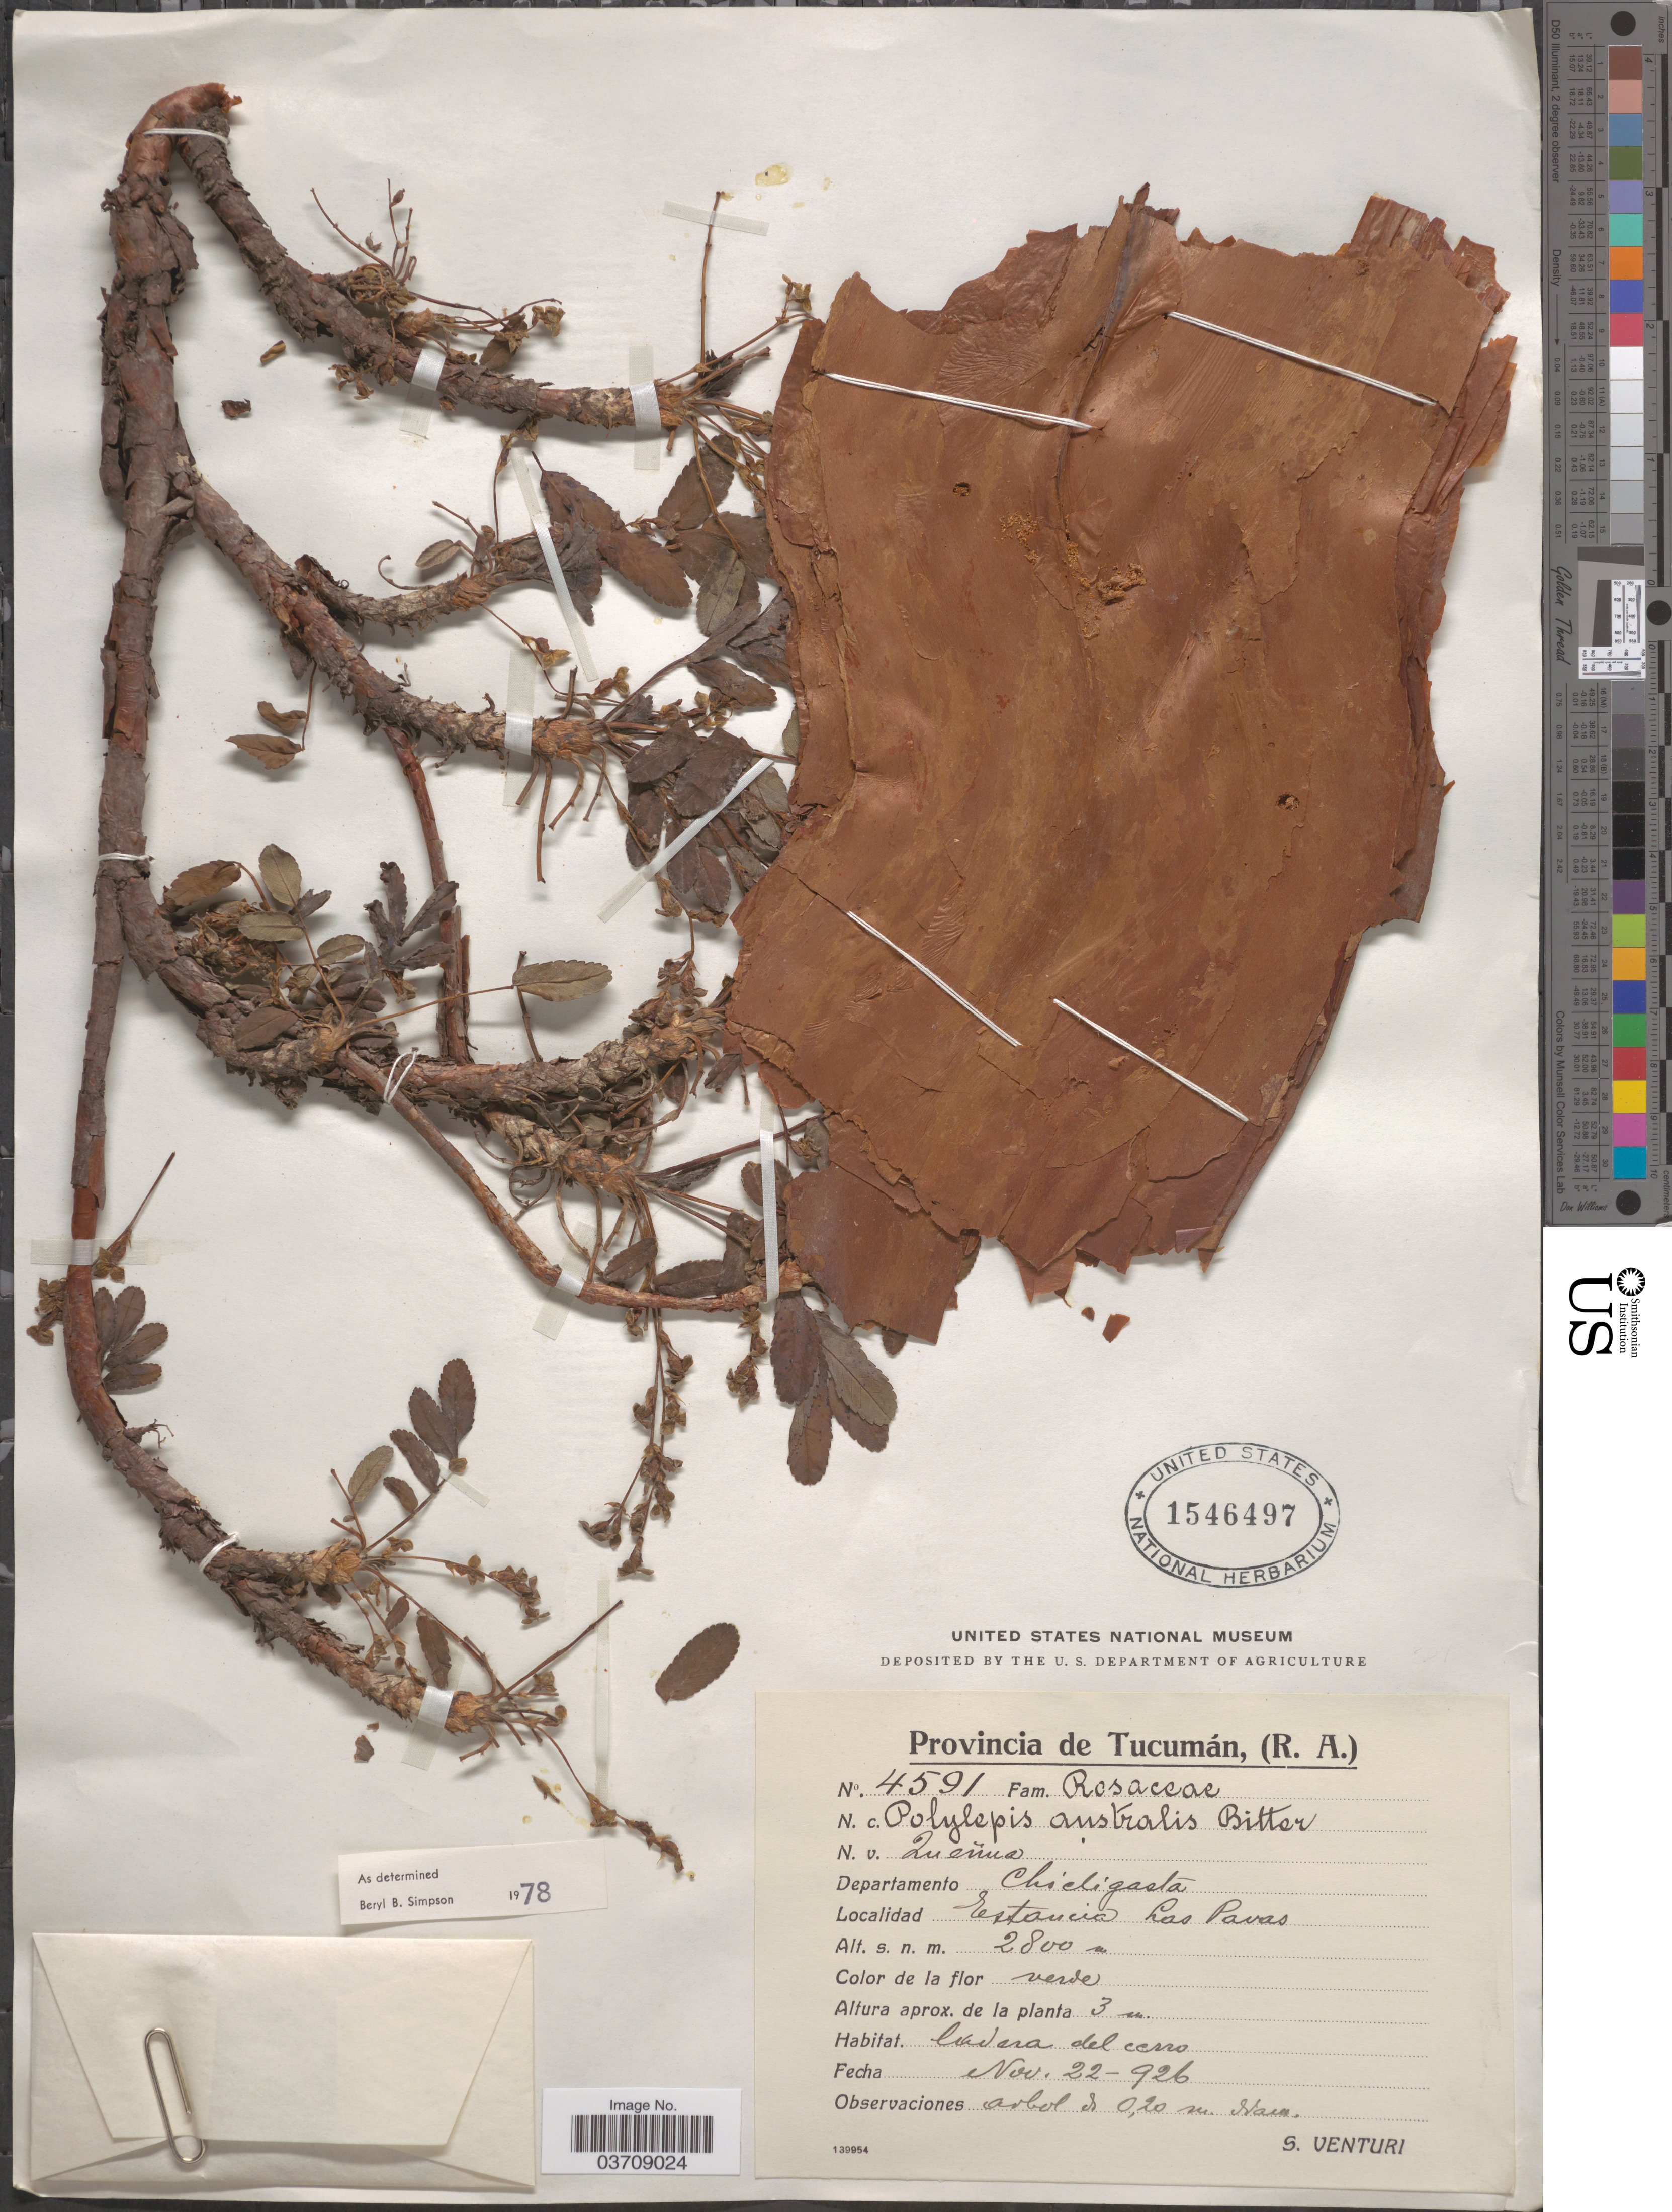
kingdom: Plantae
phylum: Tracheophyta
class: Magnoliopsida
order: Rosales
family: Rosaceae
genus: Polylepis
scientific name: Polylepis australis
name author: Bitter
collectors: S. Venturi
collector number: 4591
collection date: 1926-11-22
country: Argentina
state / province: Tucuman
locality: Departamento Chicligasta. Estancia Las Pavas.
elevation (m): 2800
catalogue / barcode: US 1546497